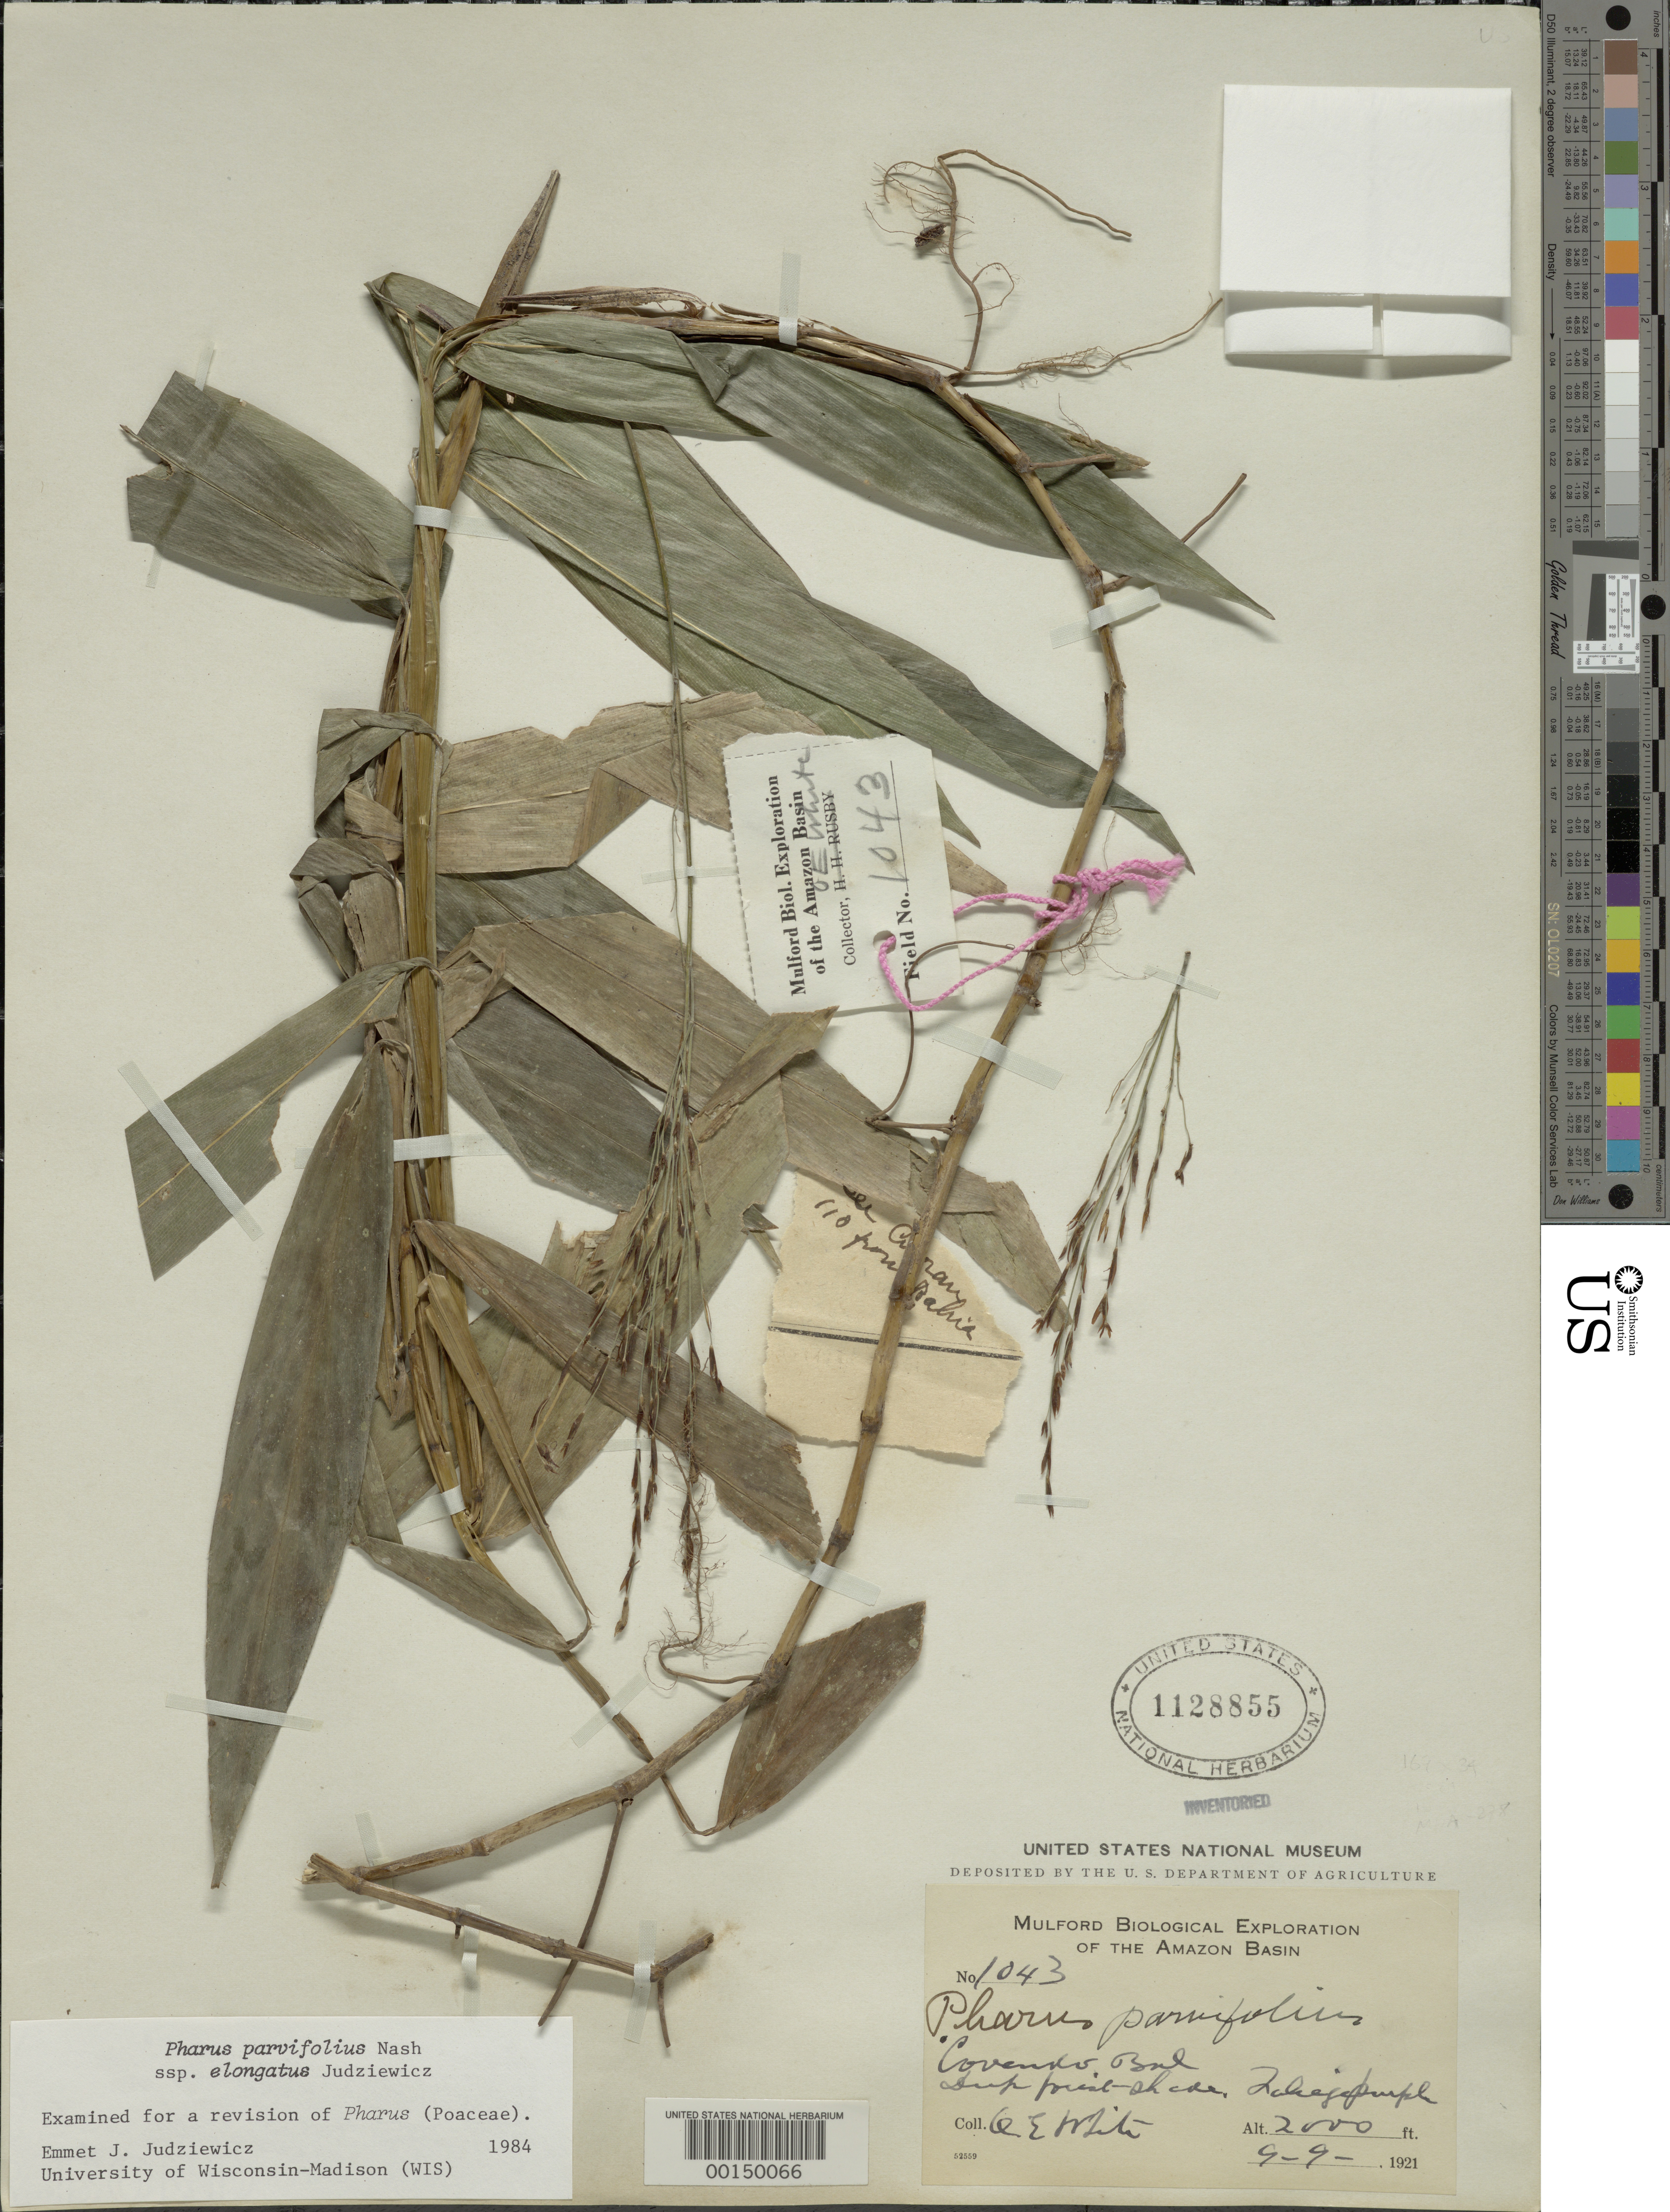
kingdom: Plantae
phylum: Tracheophyta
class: Liliopsida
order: Poales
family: Poaceae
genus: Pharus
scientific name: Pharus parvifolius subsp. elongatus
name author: Judz.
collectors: O. E. White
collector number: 1043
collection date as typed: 09 Sep 1921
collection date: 1921-09-09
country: Bolivia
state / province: La Paz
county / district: Sud Yungas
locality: Covendo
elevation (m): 610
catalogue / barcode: US 1128855